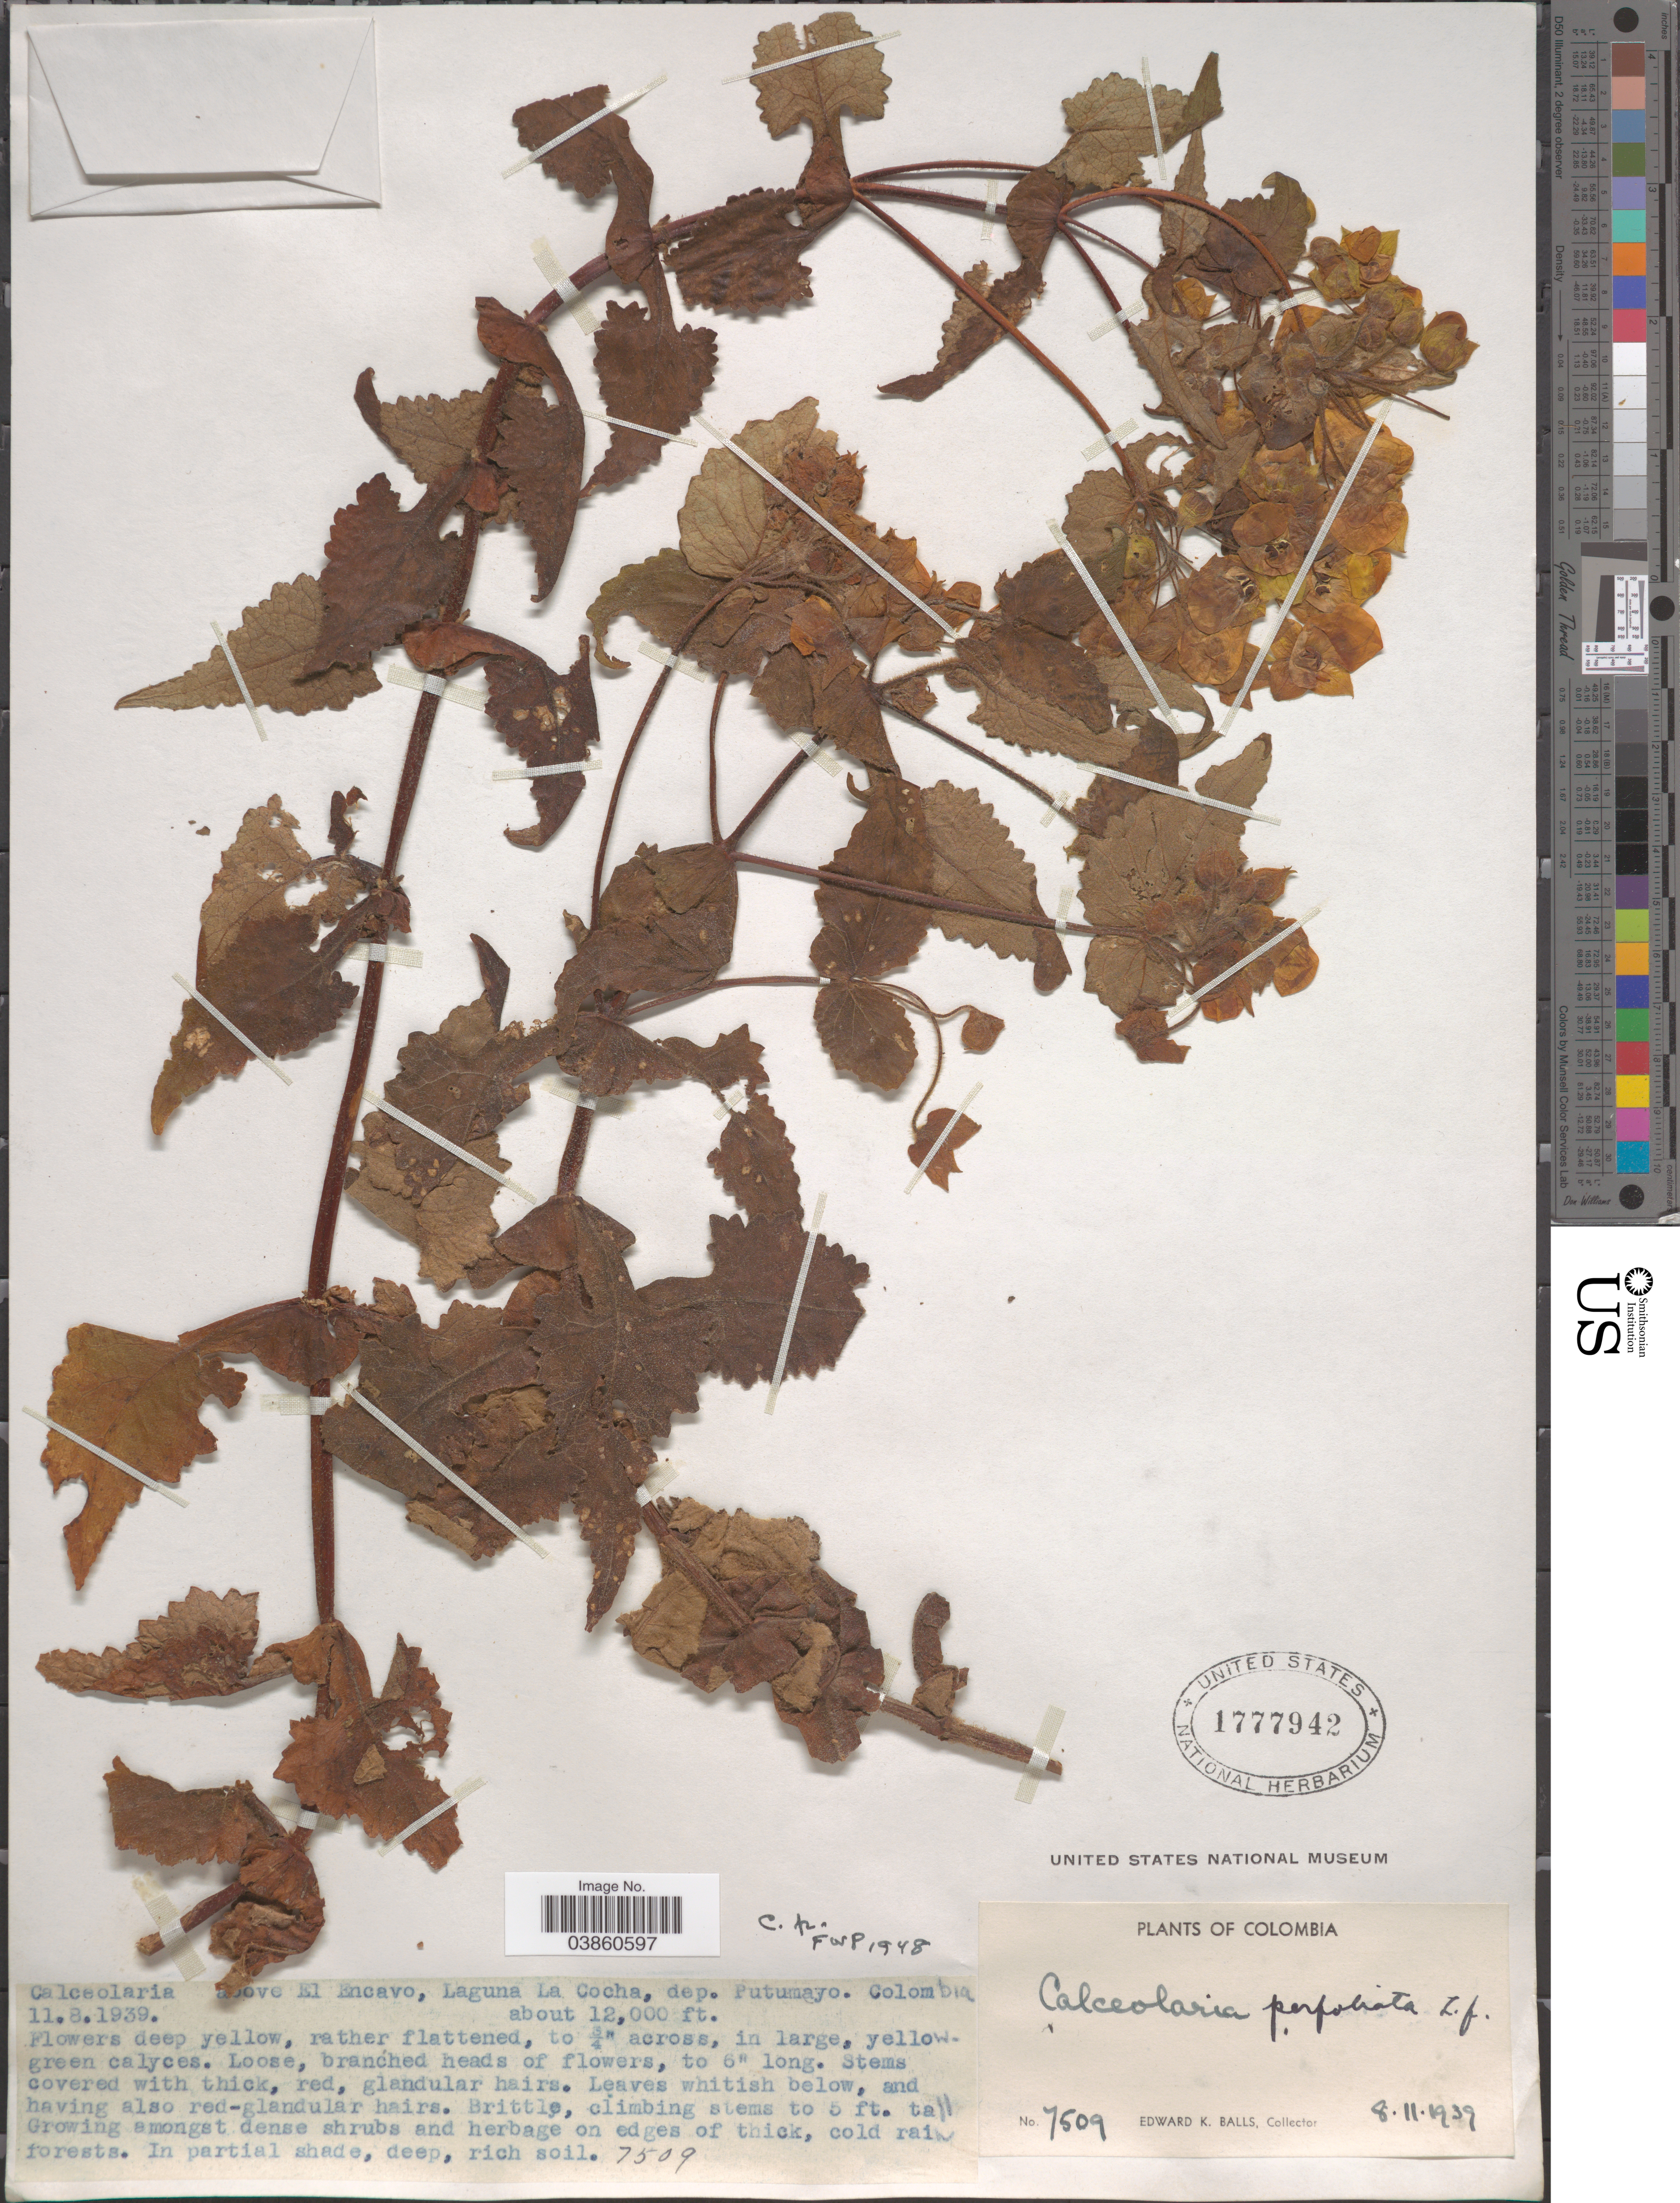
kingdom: Plantae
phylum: Tracheophyta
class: Magnoliopsida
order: Lamiales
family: Calceolariaceae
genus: Calceolaria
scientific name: Calceolaria perfoliata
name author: L. f.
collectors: E. K. Balls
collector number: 7509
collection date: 1939-11-08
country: Colombia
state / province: Putumayo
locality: Above El Encavo, Laguna La Cocha, dep. Putumayo.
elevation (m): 3658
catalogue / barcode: US 1777942